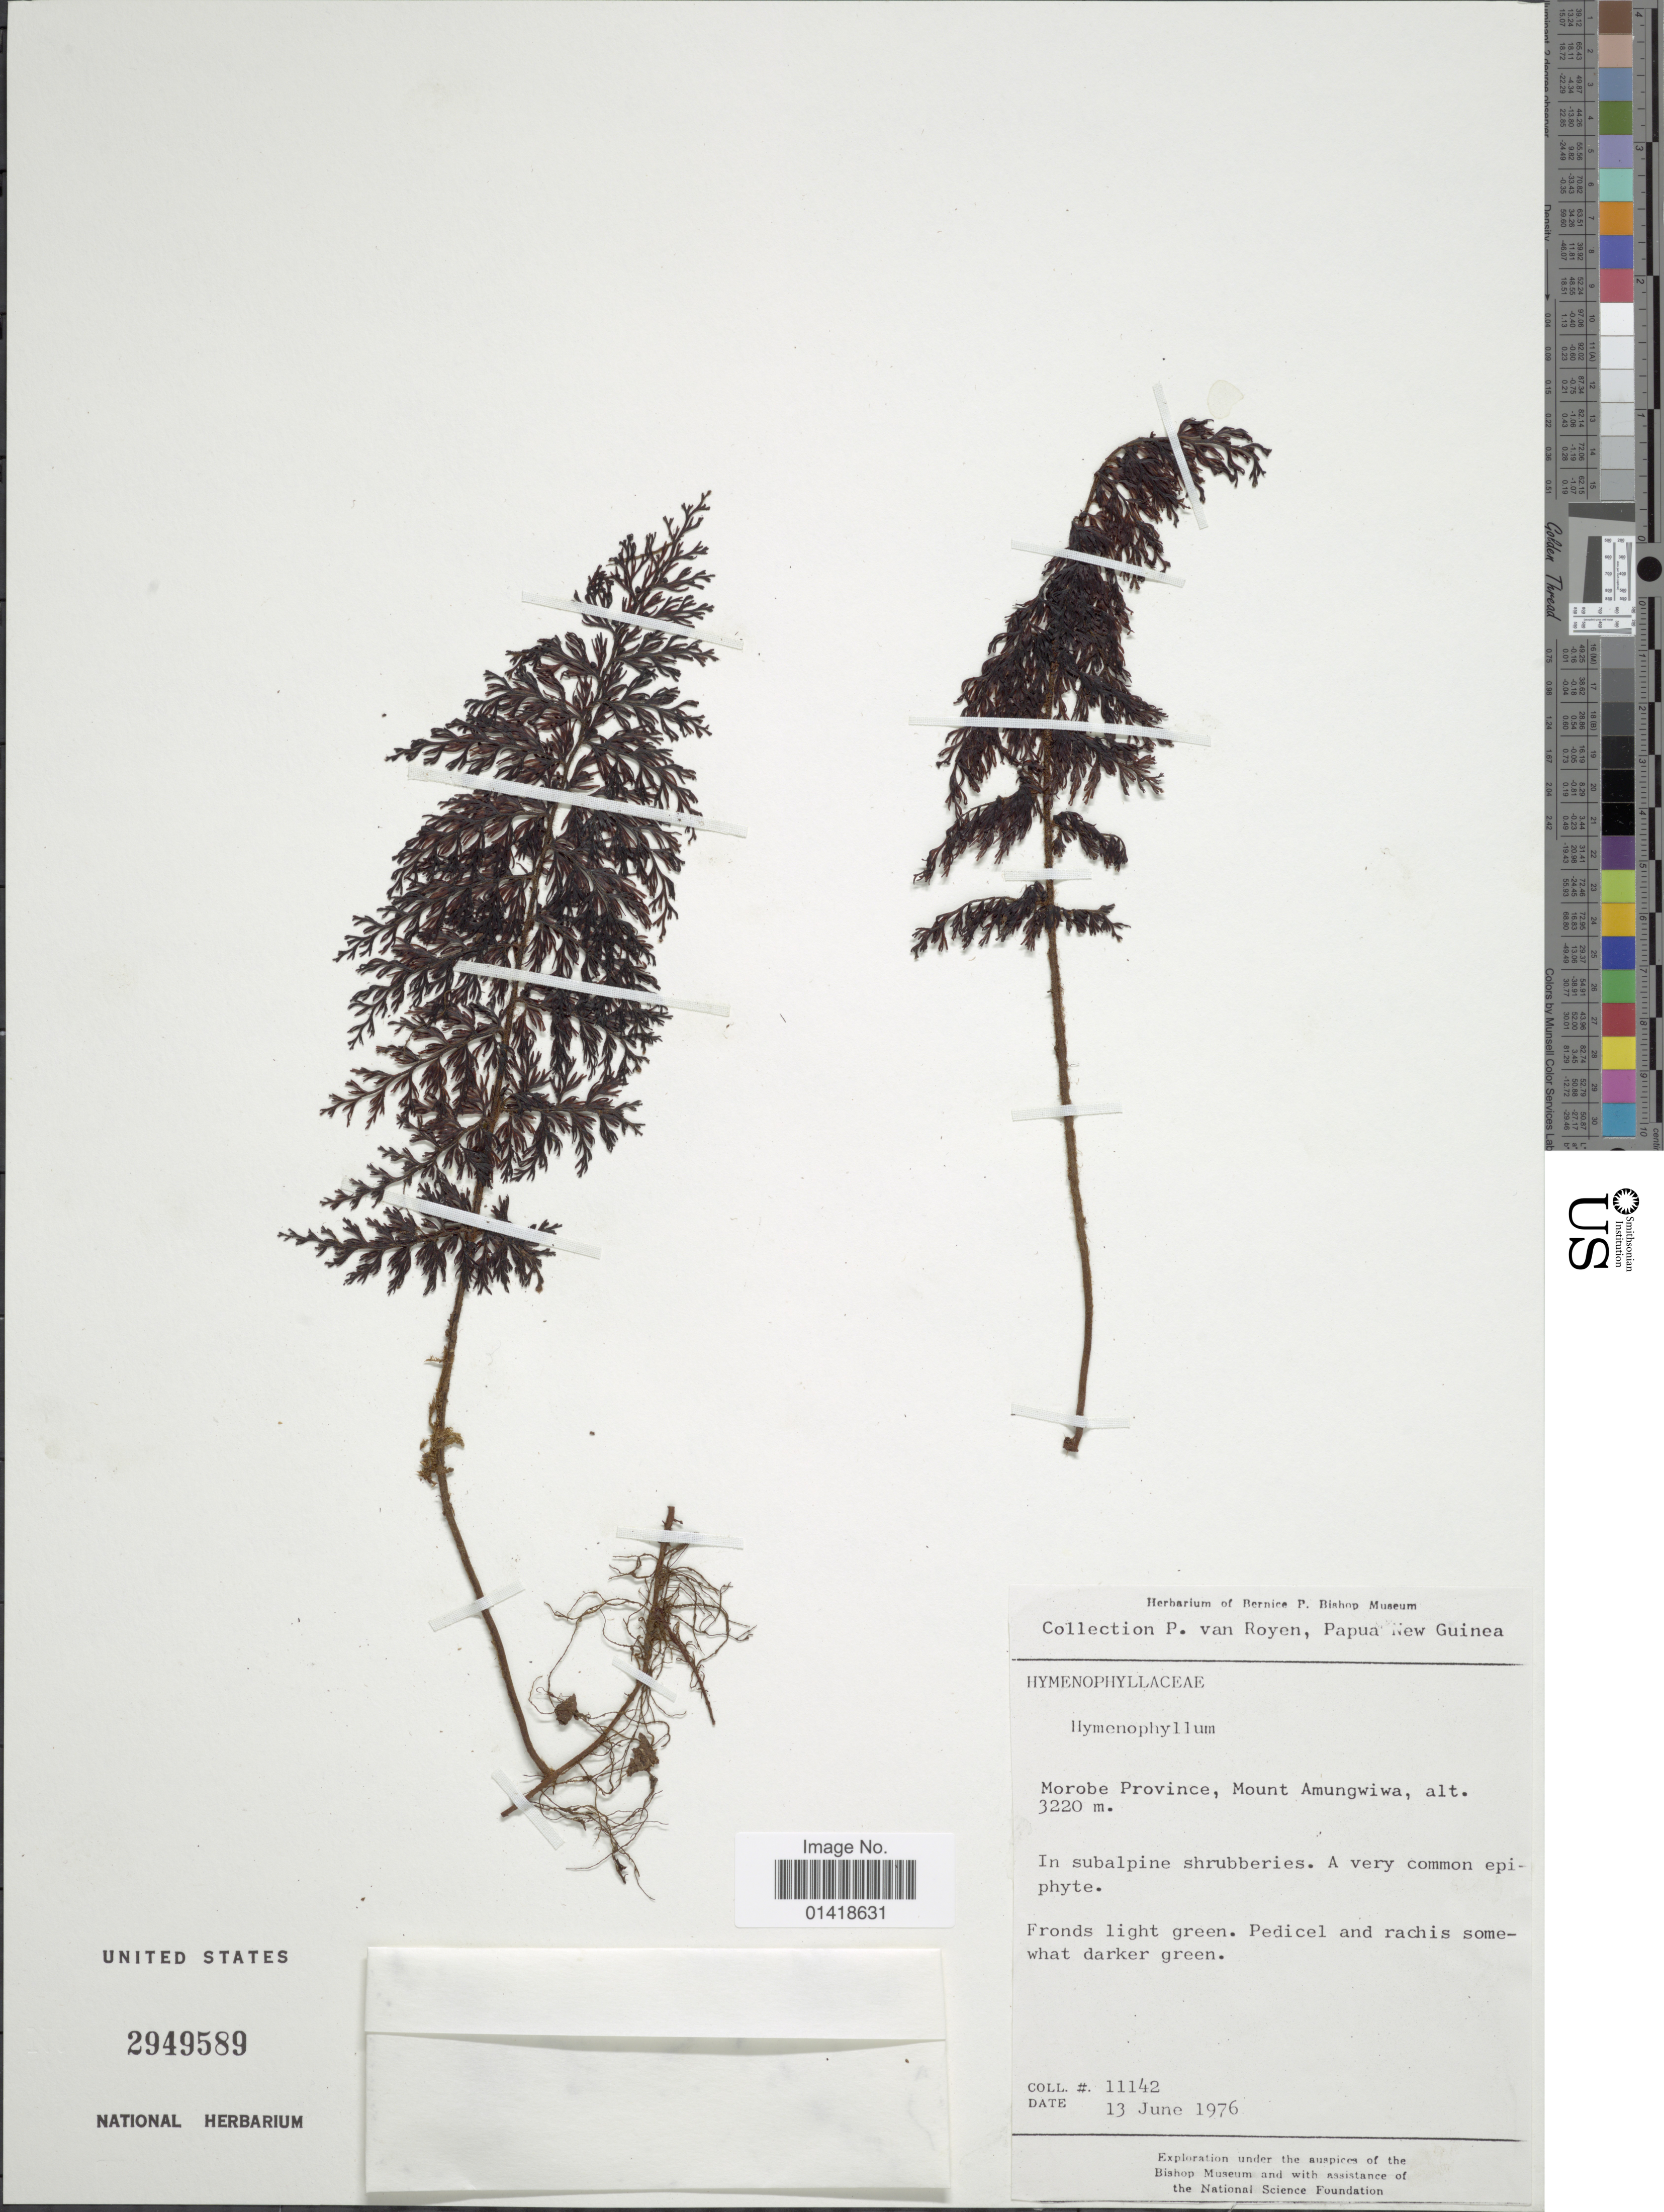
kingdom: Plantae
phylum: Tracheophyta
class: Polypodiopsida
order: Hymenophyllales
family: Hymenophyllaceae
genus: Hymenophyllum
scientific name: Hymenophyllum sp.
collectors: P. van Royen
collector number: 11142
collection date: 1976-06-13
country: Papua New Guinea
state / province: Morobe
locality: Morobe Province, Mount Amungwiwa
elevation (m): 3220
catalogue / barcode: US 2949589